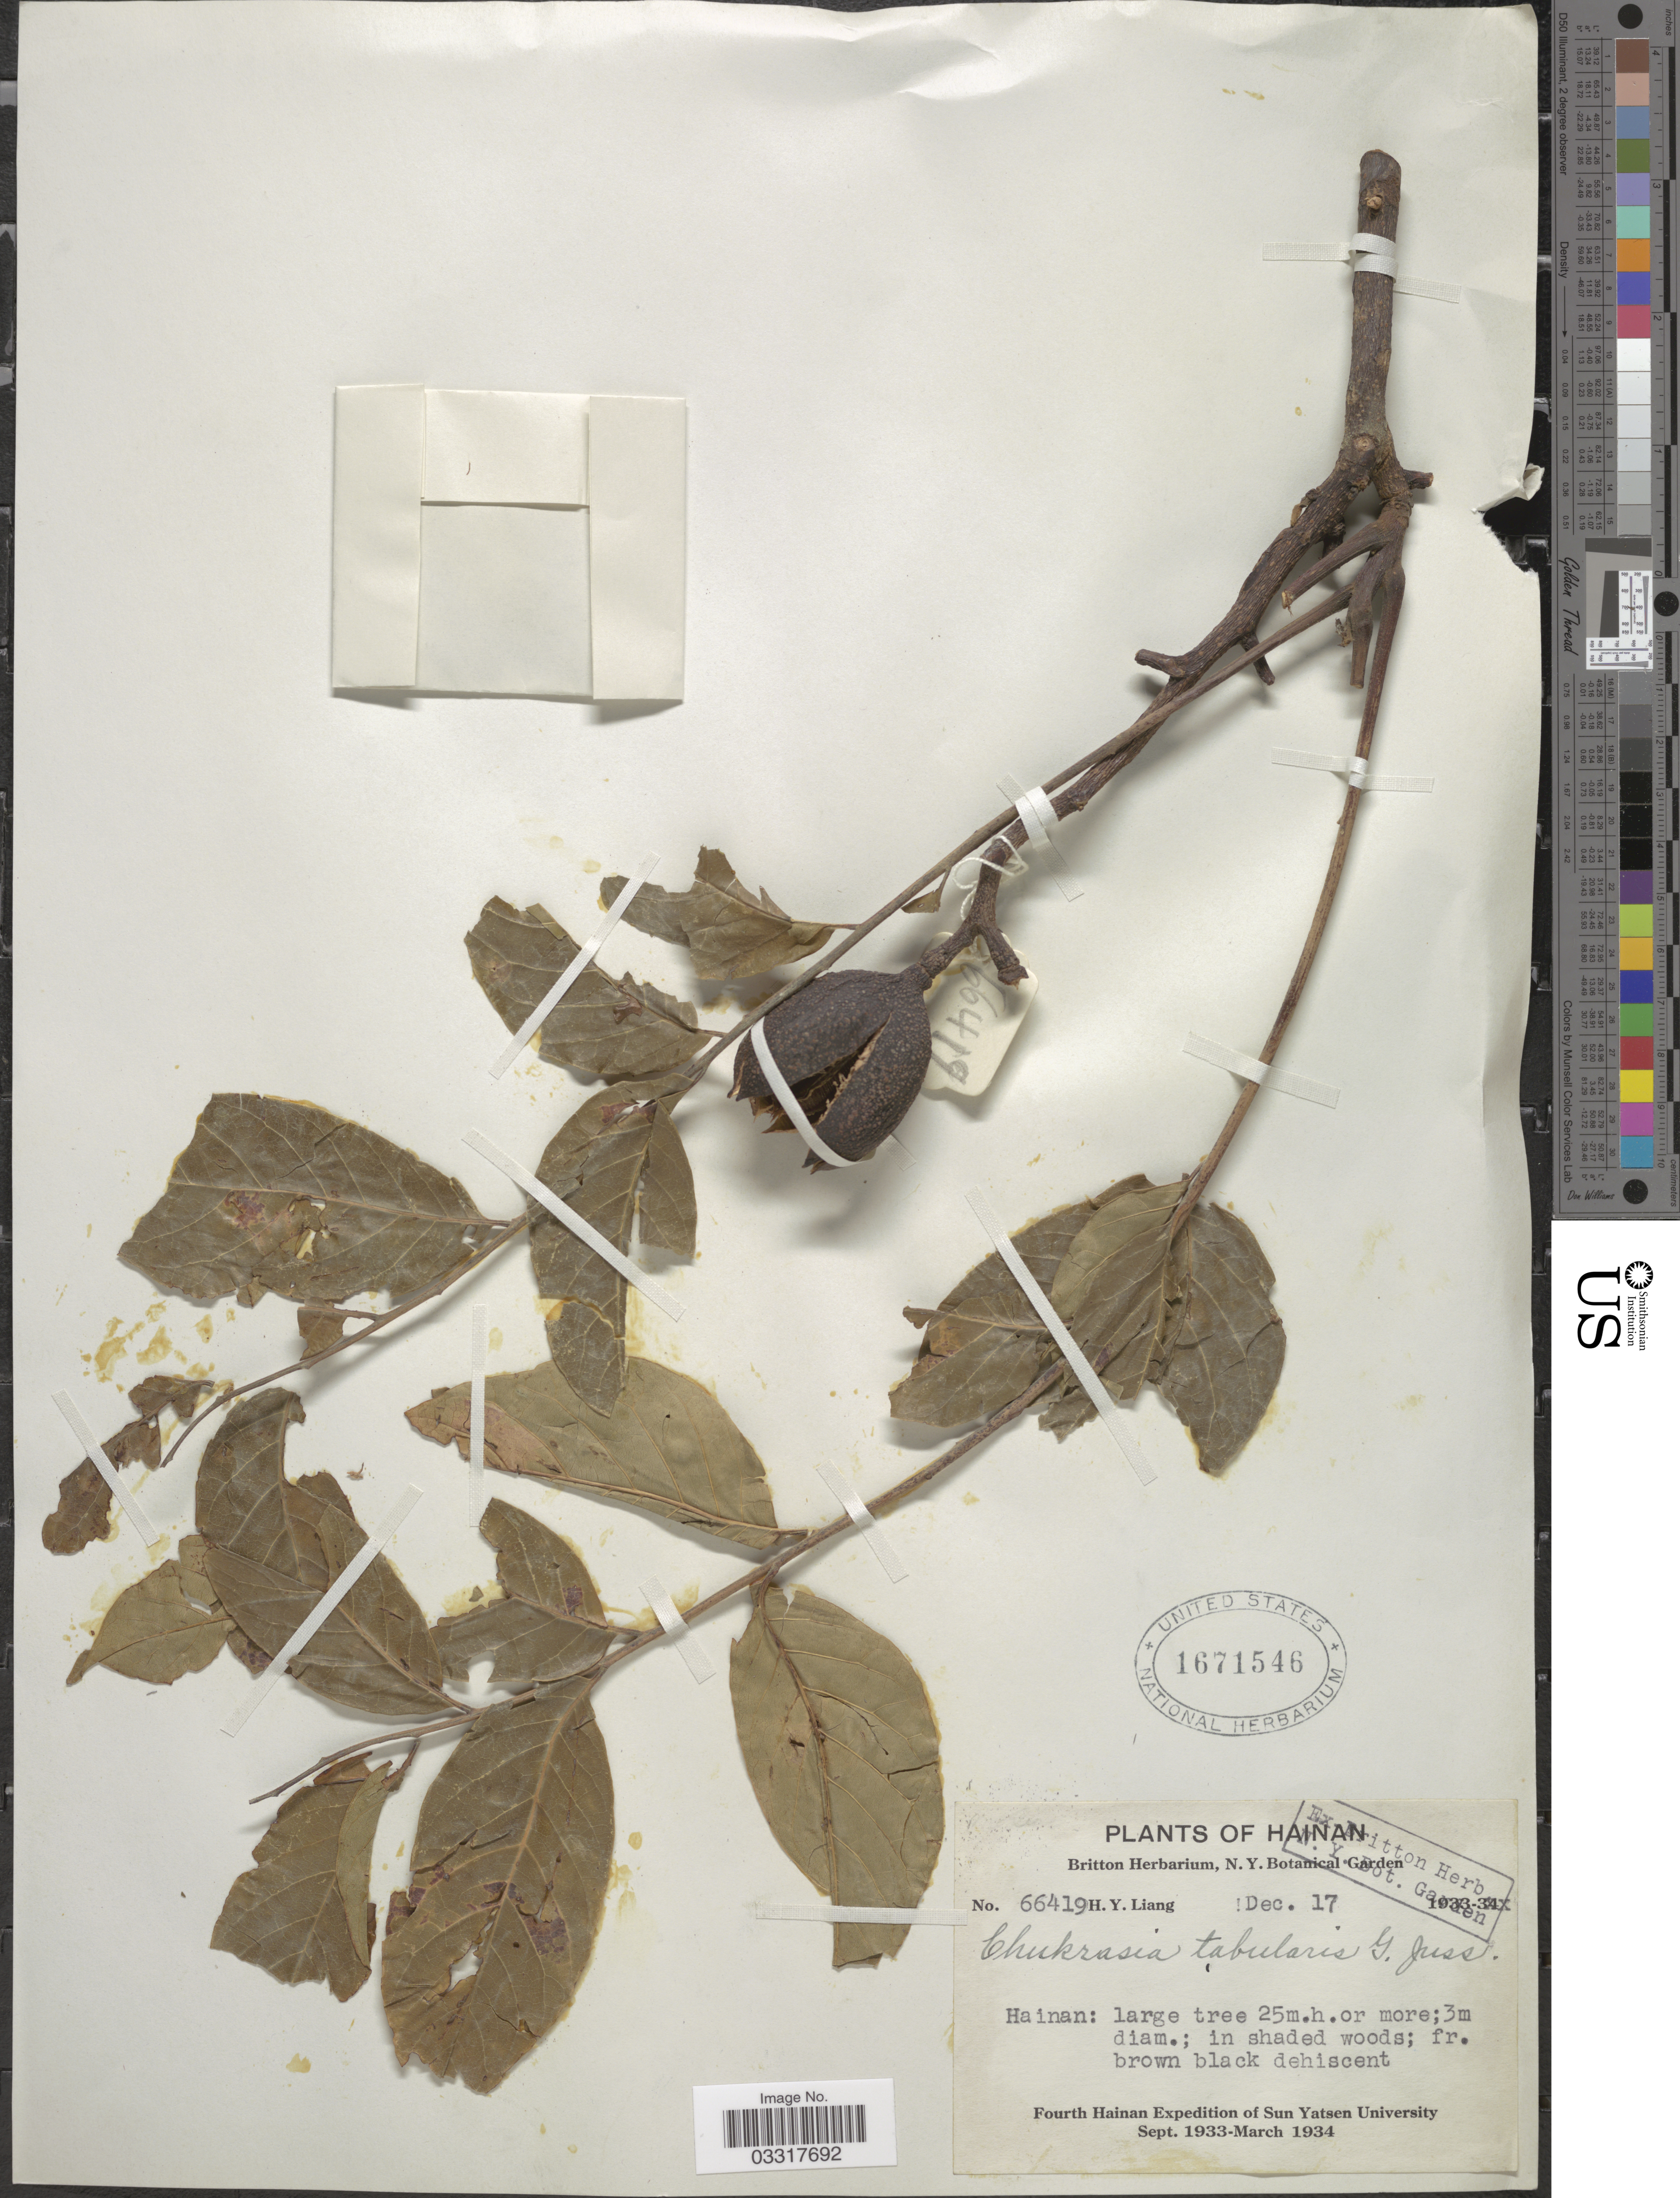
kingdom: Plantae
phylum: Tracheophyta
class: Magnoliopsida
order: Sapindales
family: Meliaceae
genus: Chukrasia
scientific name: Chukrasia tabularis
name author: A. Juss.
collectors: H. Y. Liang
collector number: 66419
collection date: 1933-12-17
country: China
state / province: Hainan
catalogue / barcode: US 1671546